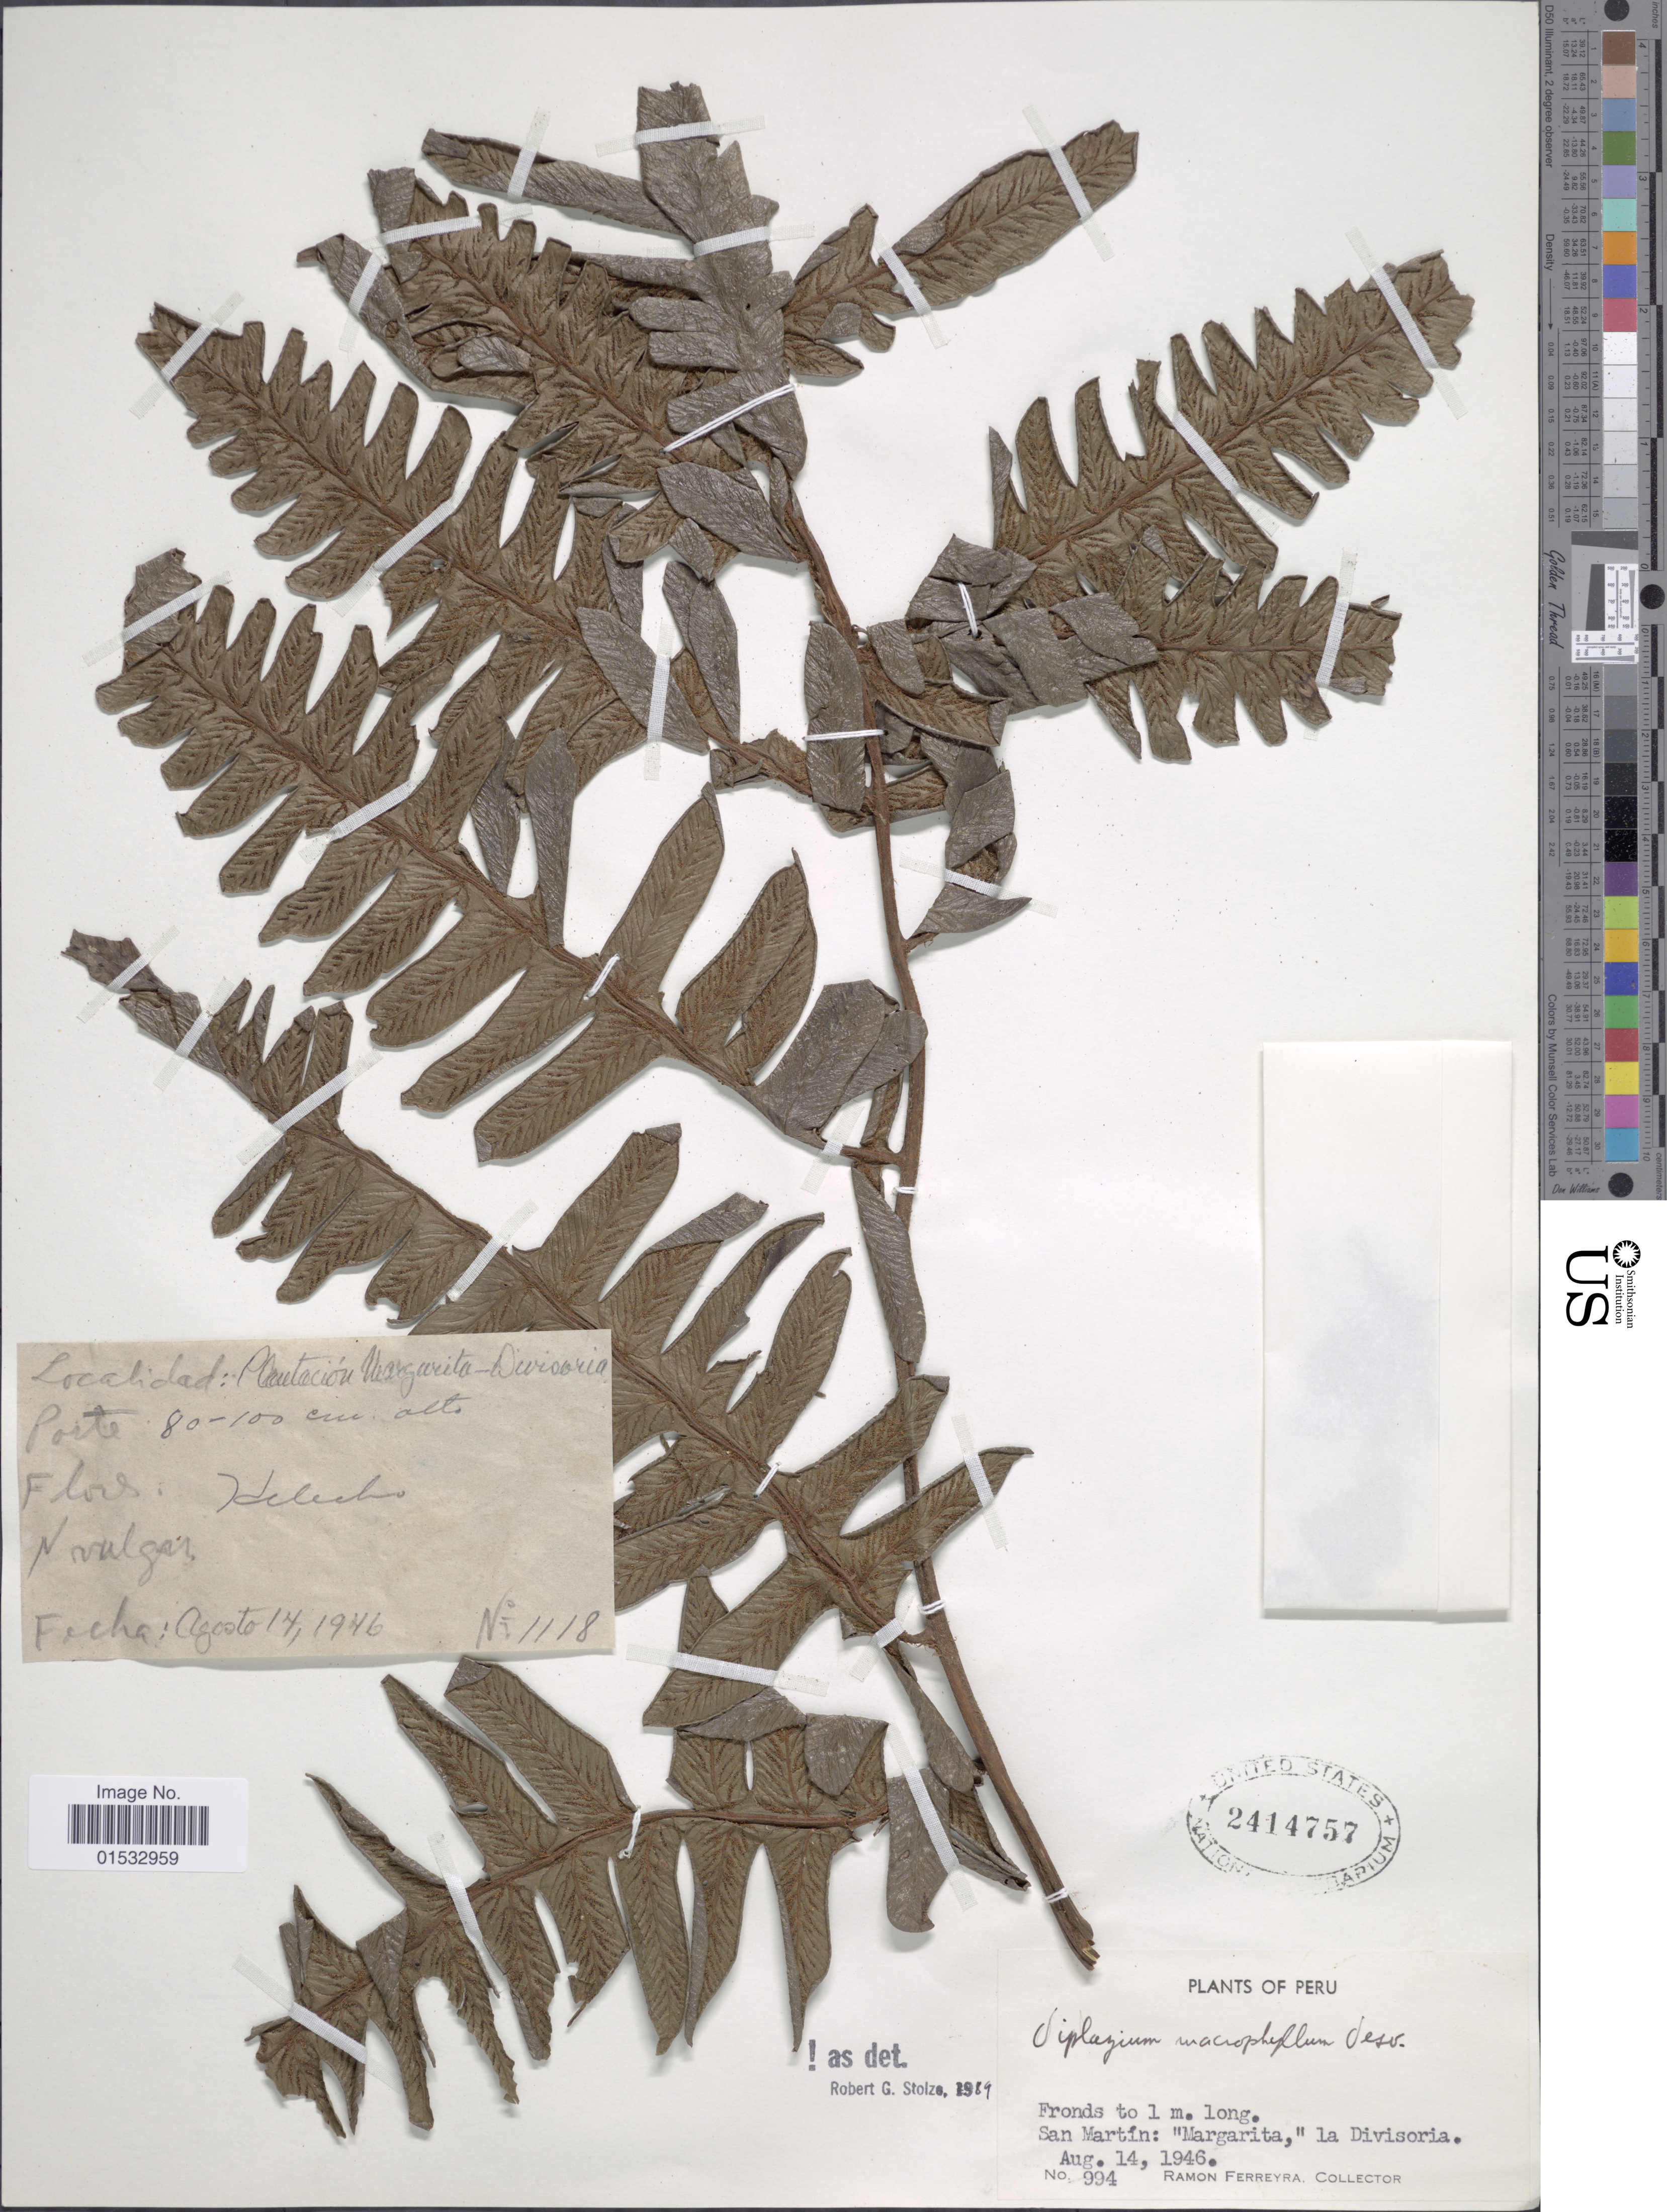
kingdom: Plantae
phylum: Tracheophyta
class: Polypodiopsida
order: Polypodiales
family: Athyriaceae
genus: Diplazium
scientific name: Diplazium macrophyllum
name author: Desv.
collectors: R. A. Ferreyra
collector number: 994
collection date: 1946-08-14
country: Peru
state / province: San Martín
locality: Margarita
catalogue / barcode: US 2414757